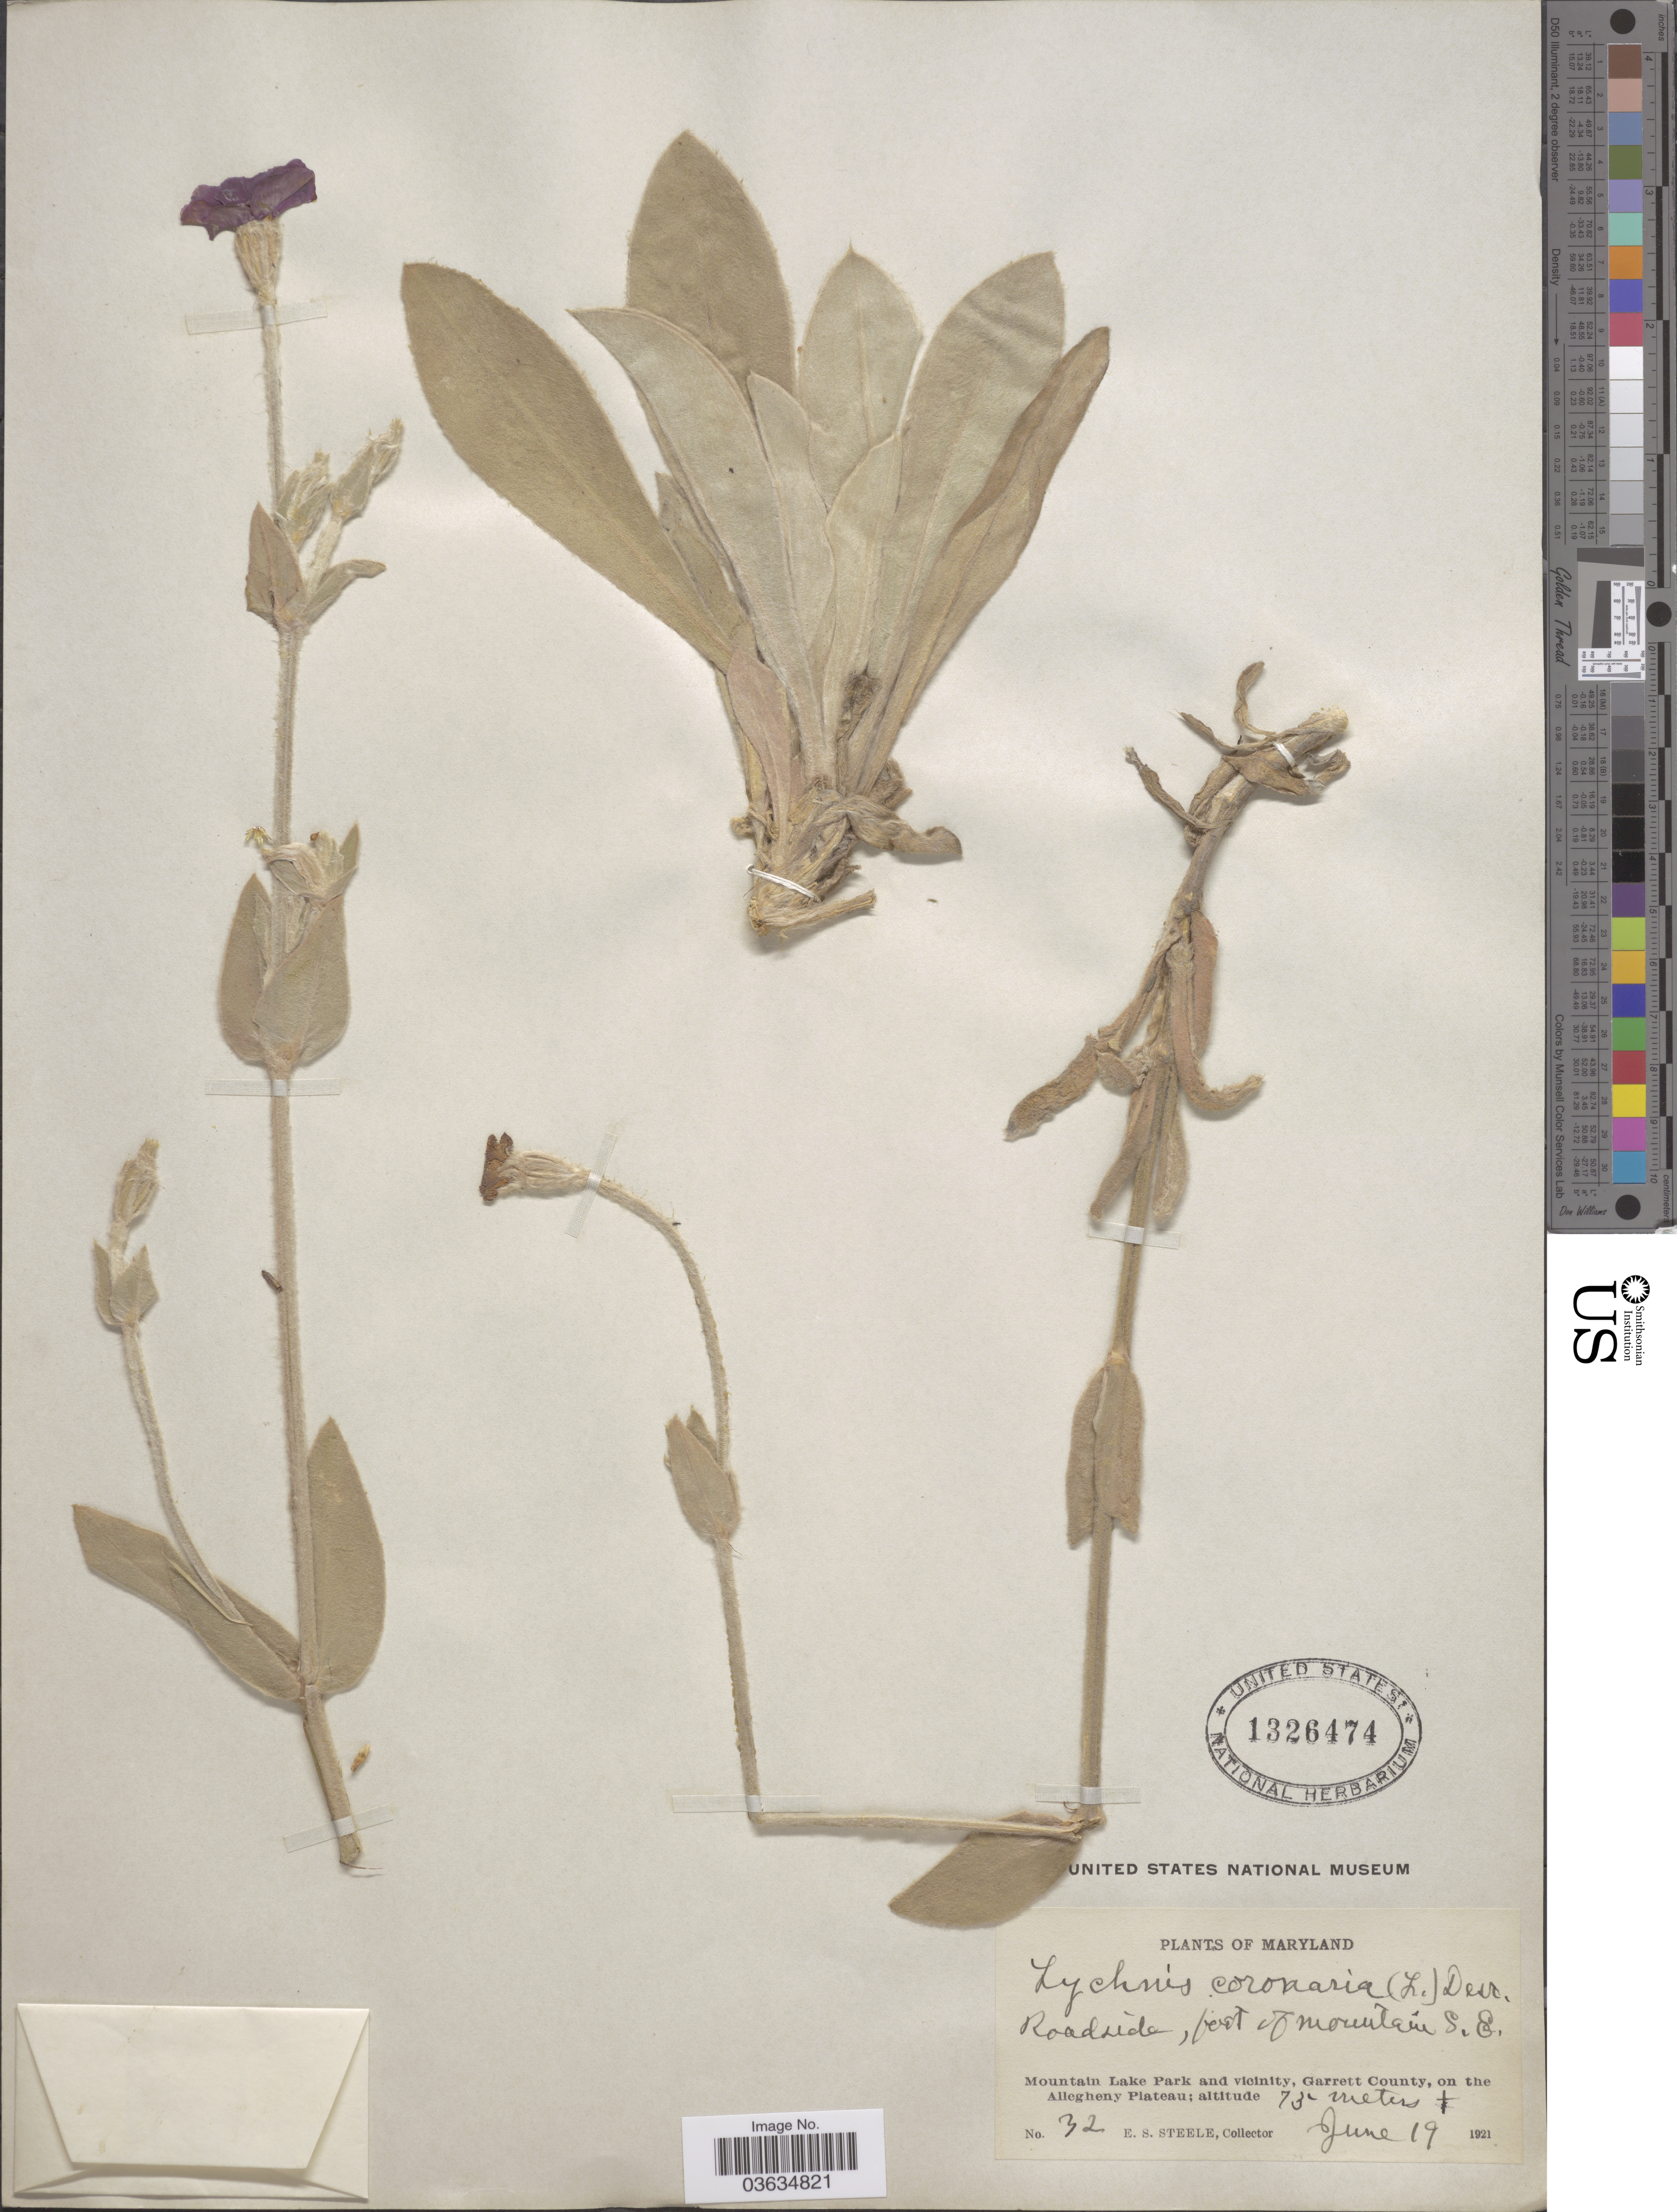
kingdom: Plantae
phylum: Tracheophyta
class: Magnoliopsida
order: Caryophyllales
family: Caryophyllaceae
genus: Silene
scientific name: Silene coronaria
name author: (L.) Clairv.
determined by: Strong, Mark T., (BOT), Smithsonian Institution - National Museum of Natural History (UNITED STATES)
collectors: E. Steele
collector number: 32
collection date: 1921-06-19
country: United States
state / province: Maryland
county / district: Garrett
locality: Foot of Mountain S.E. Mountain Lake Park and vicinity, Garrett County, on the Allegheny Plateau.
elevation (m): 75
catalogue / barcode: US 1326474